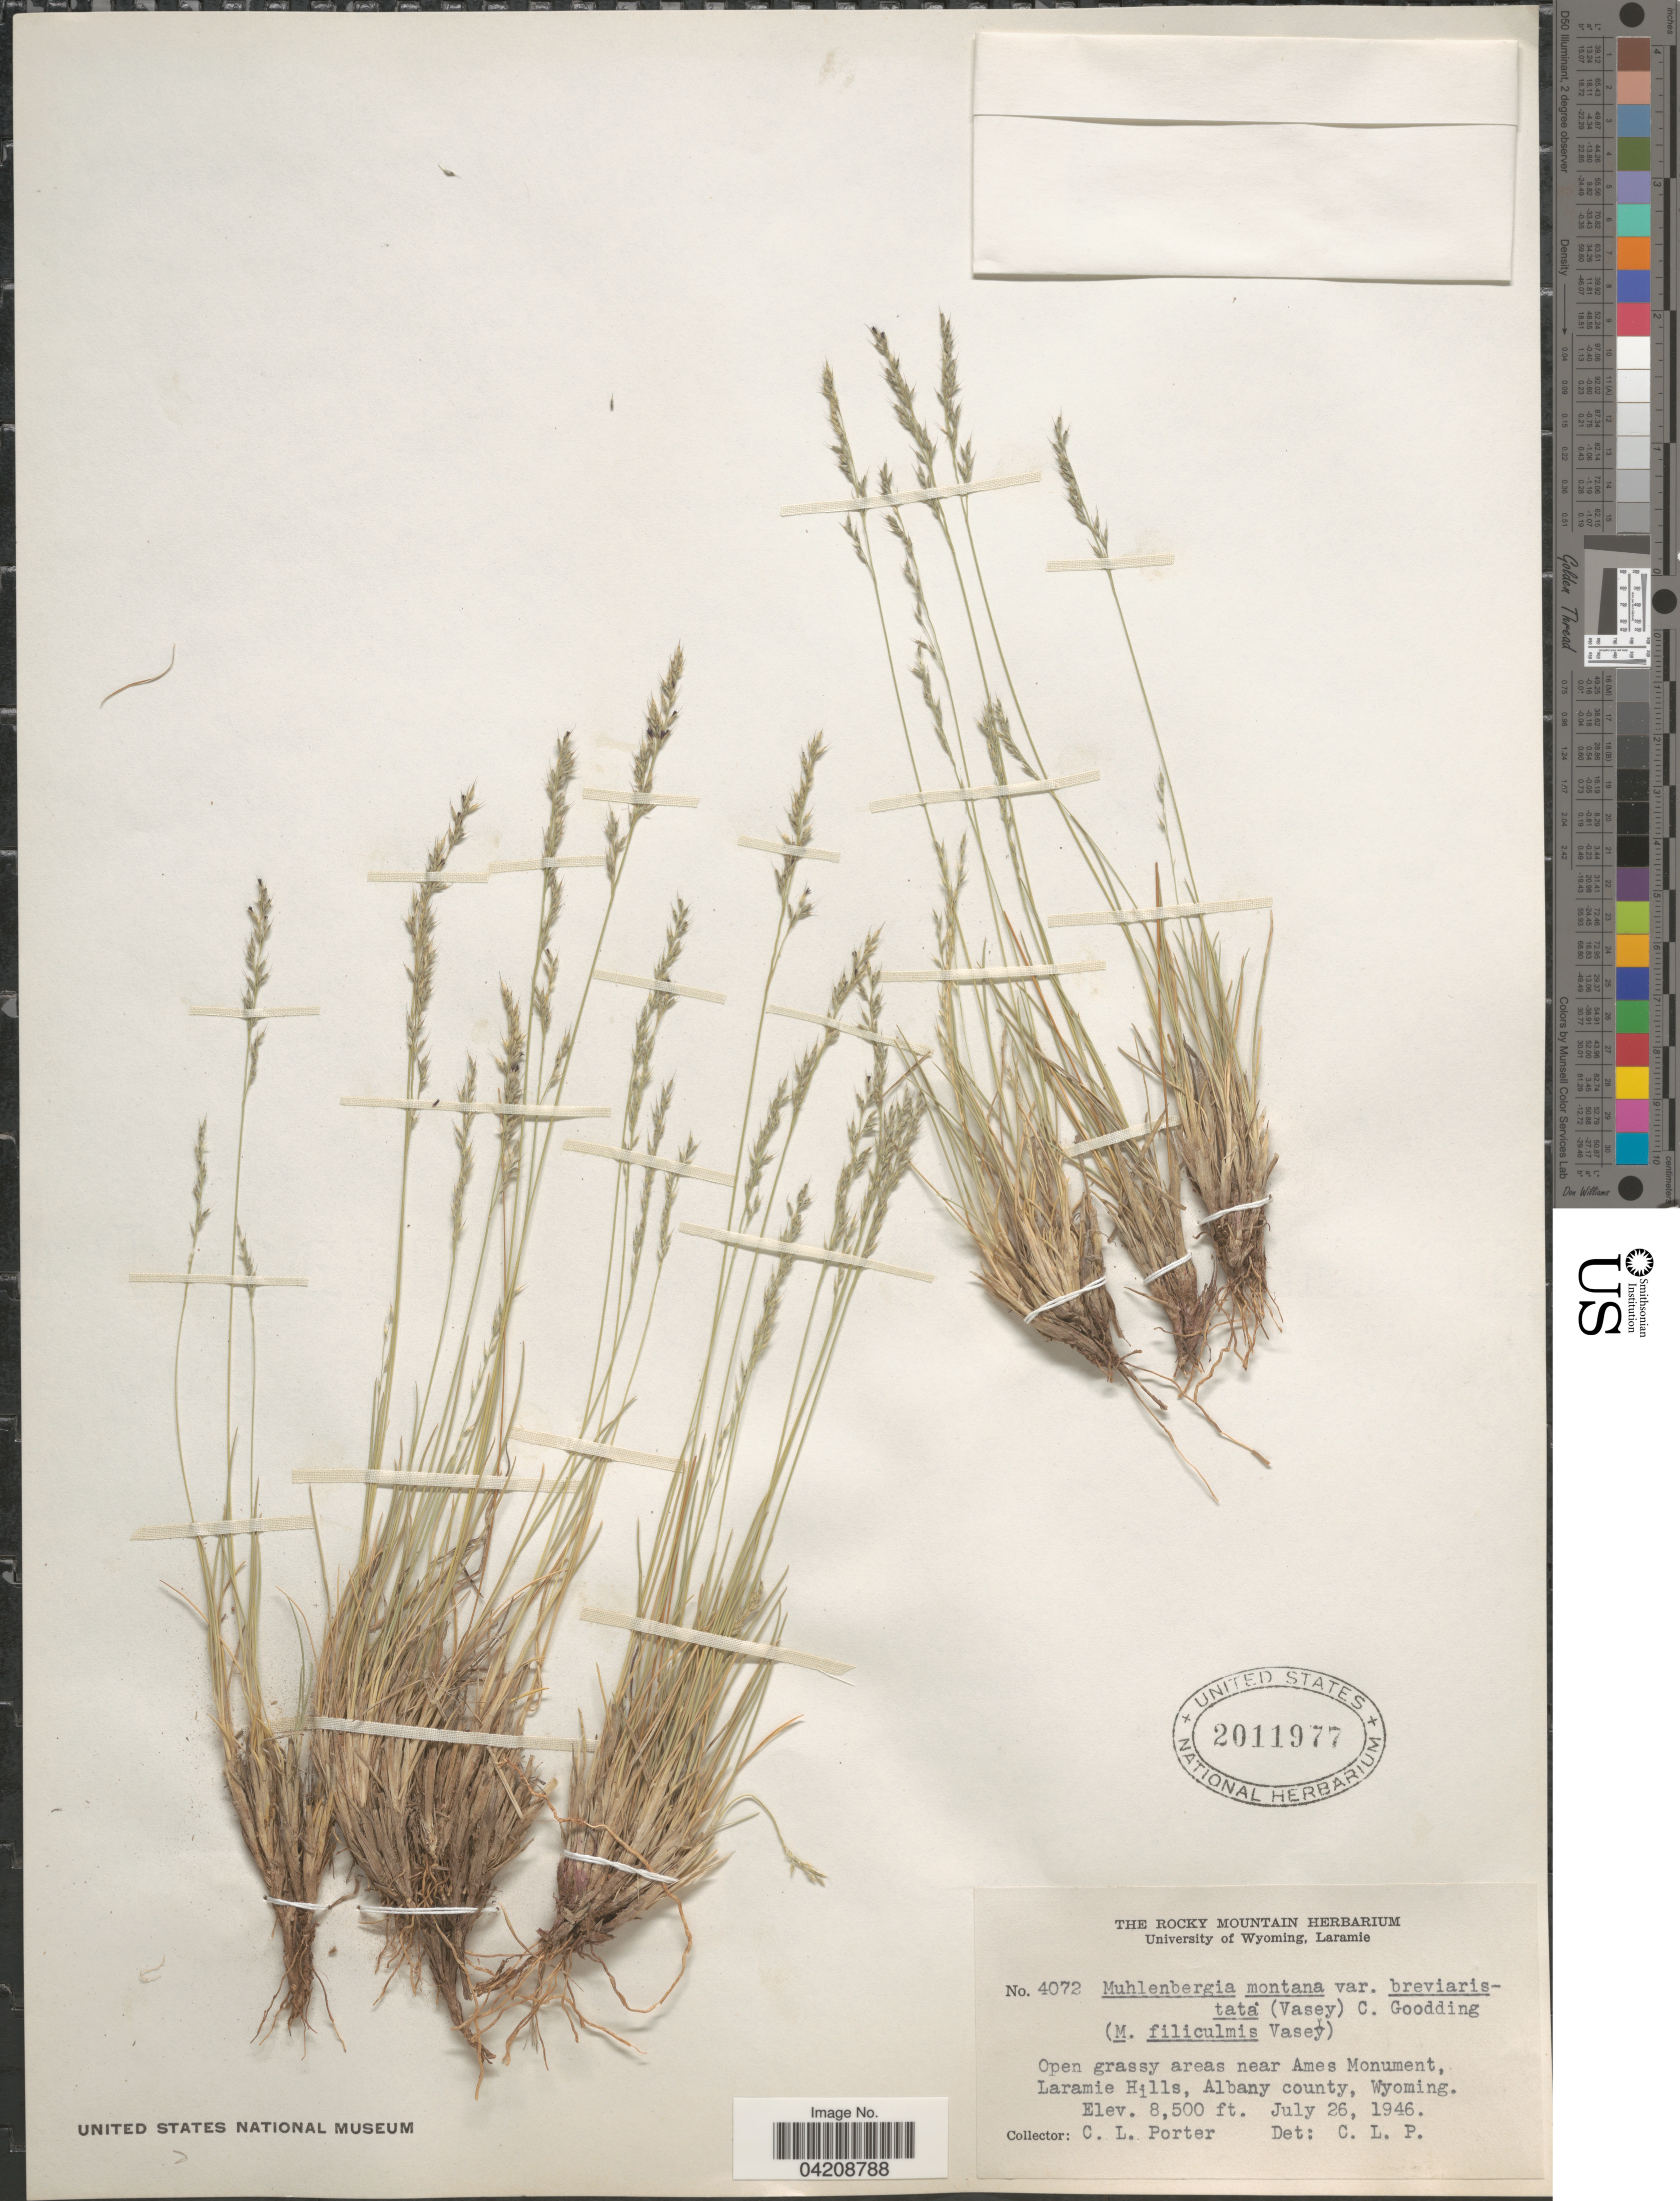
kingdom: Plantae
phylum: Tracheophyta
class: Liliopsida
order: Poales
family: Poaceae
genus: Muhlenbergia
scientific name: Muhlenbergia filiculmis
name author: Vasey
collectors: C. L. Porter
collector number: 4072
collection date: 1946-07-26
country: United States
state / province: Wyoming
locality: Open grassy areas near Ames Monument, Laramie Hills, Albany county.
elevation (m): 2591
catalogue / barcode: US 2011977